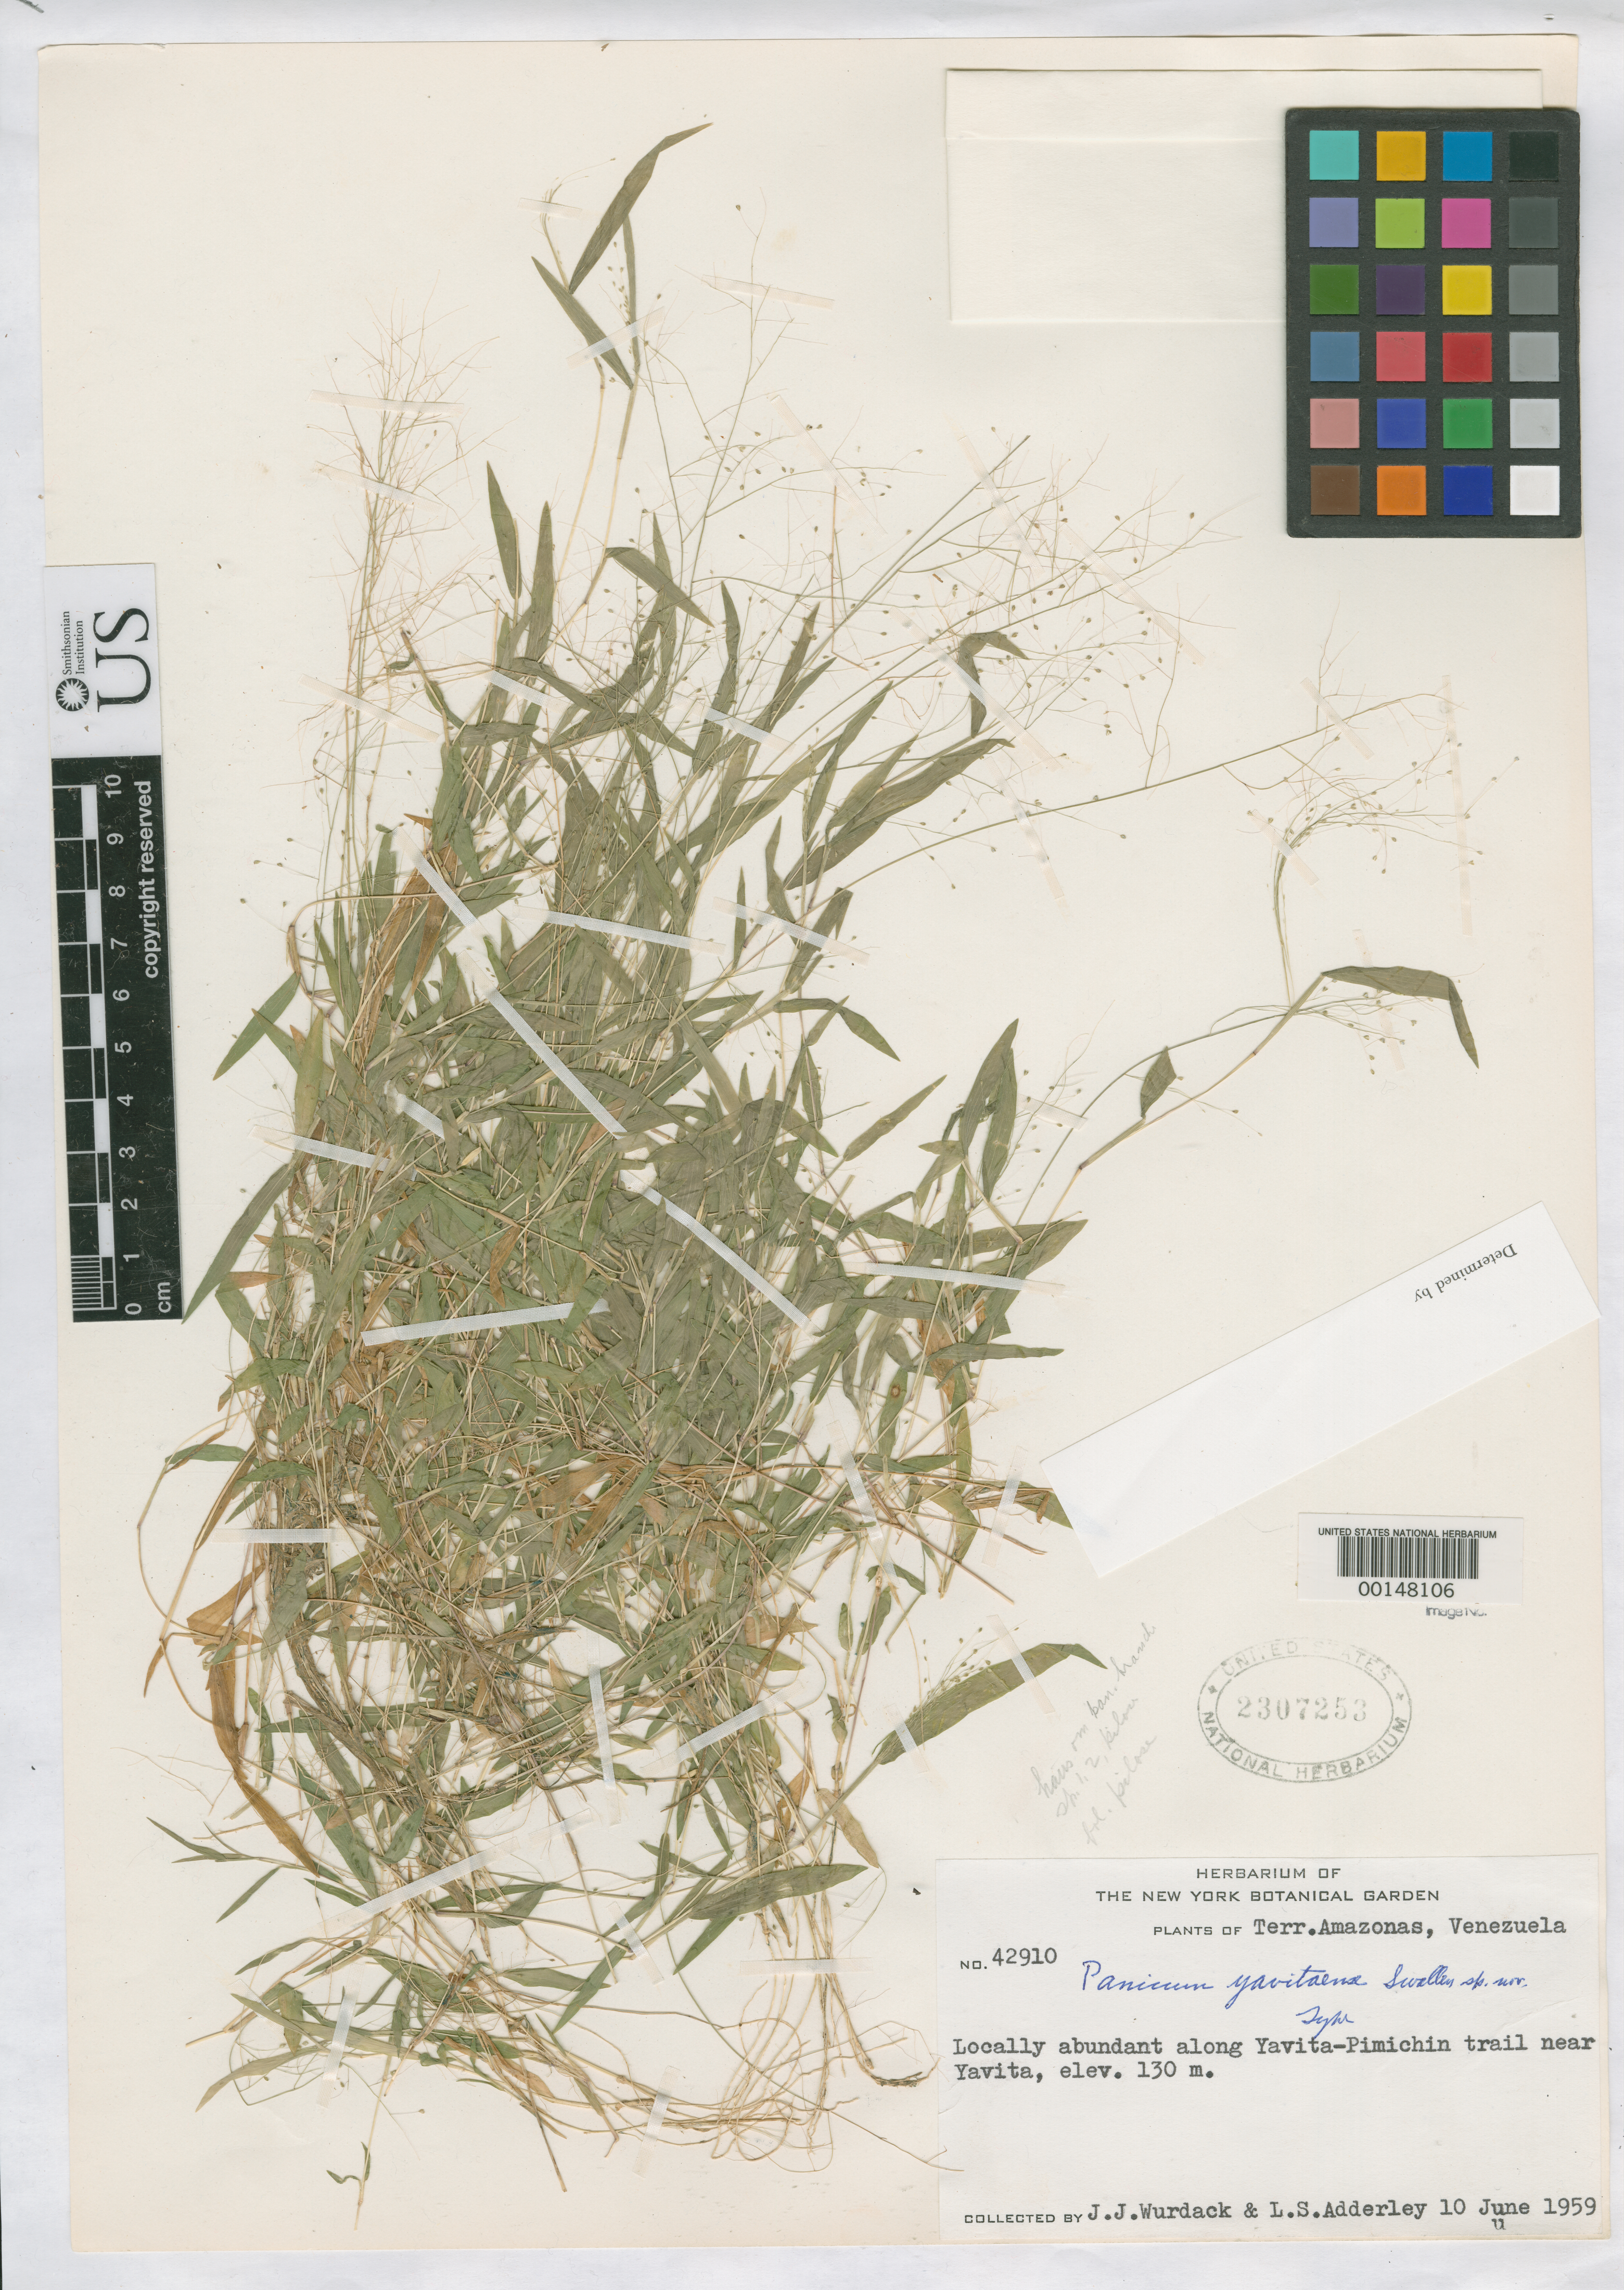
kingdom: Plantae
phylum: Tracheophyta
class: Liliopsida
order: Poales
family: Poaceae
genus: Panicum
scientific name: Panicum yavitaense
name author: Swallen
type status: Holotype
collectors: J. J. Wurdack & L. S. Adderley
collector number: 42910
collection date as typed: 10 Jun 1959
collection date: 1959-06-10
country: Venezuela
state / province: Amazonas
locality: Along Yavita-Pimichin trail near Yavita.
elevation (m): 130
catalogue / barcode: US 2307253